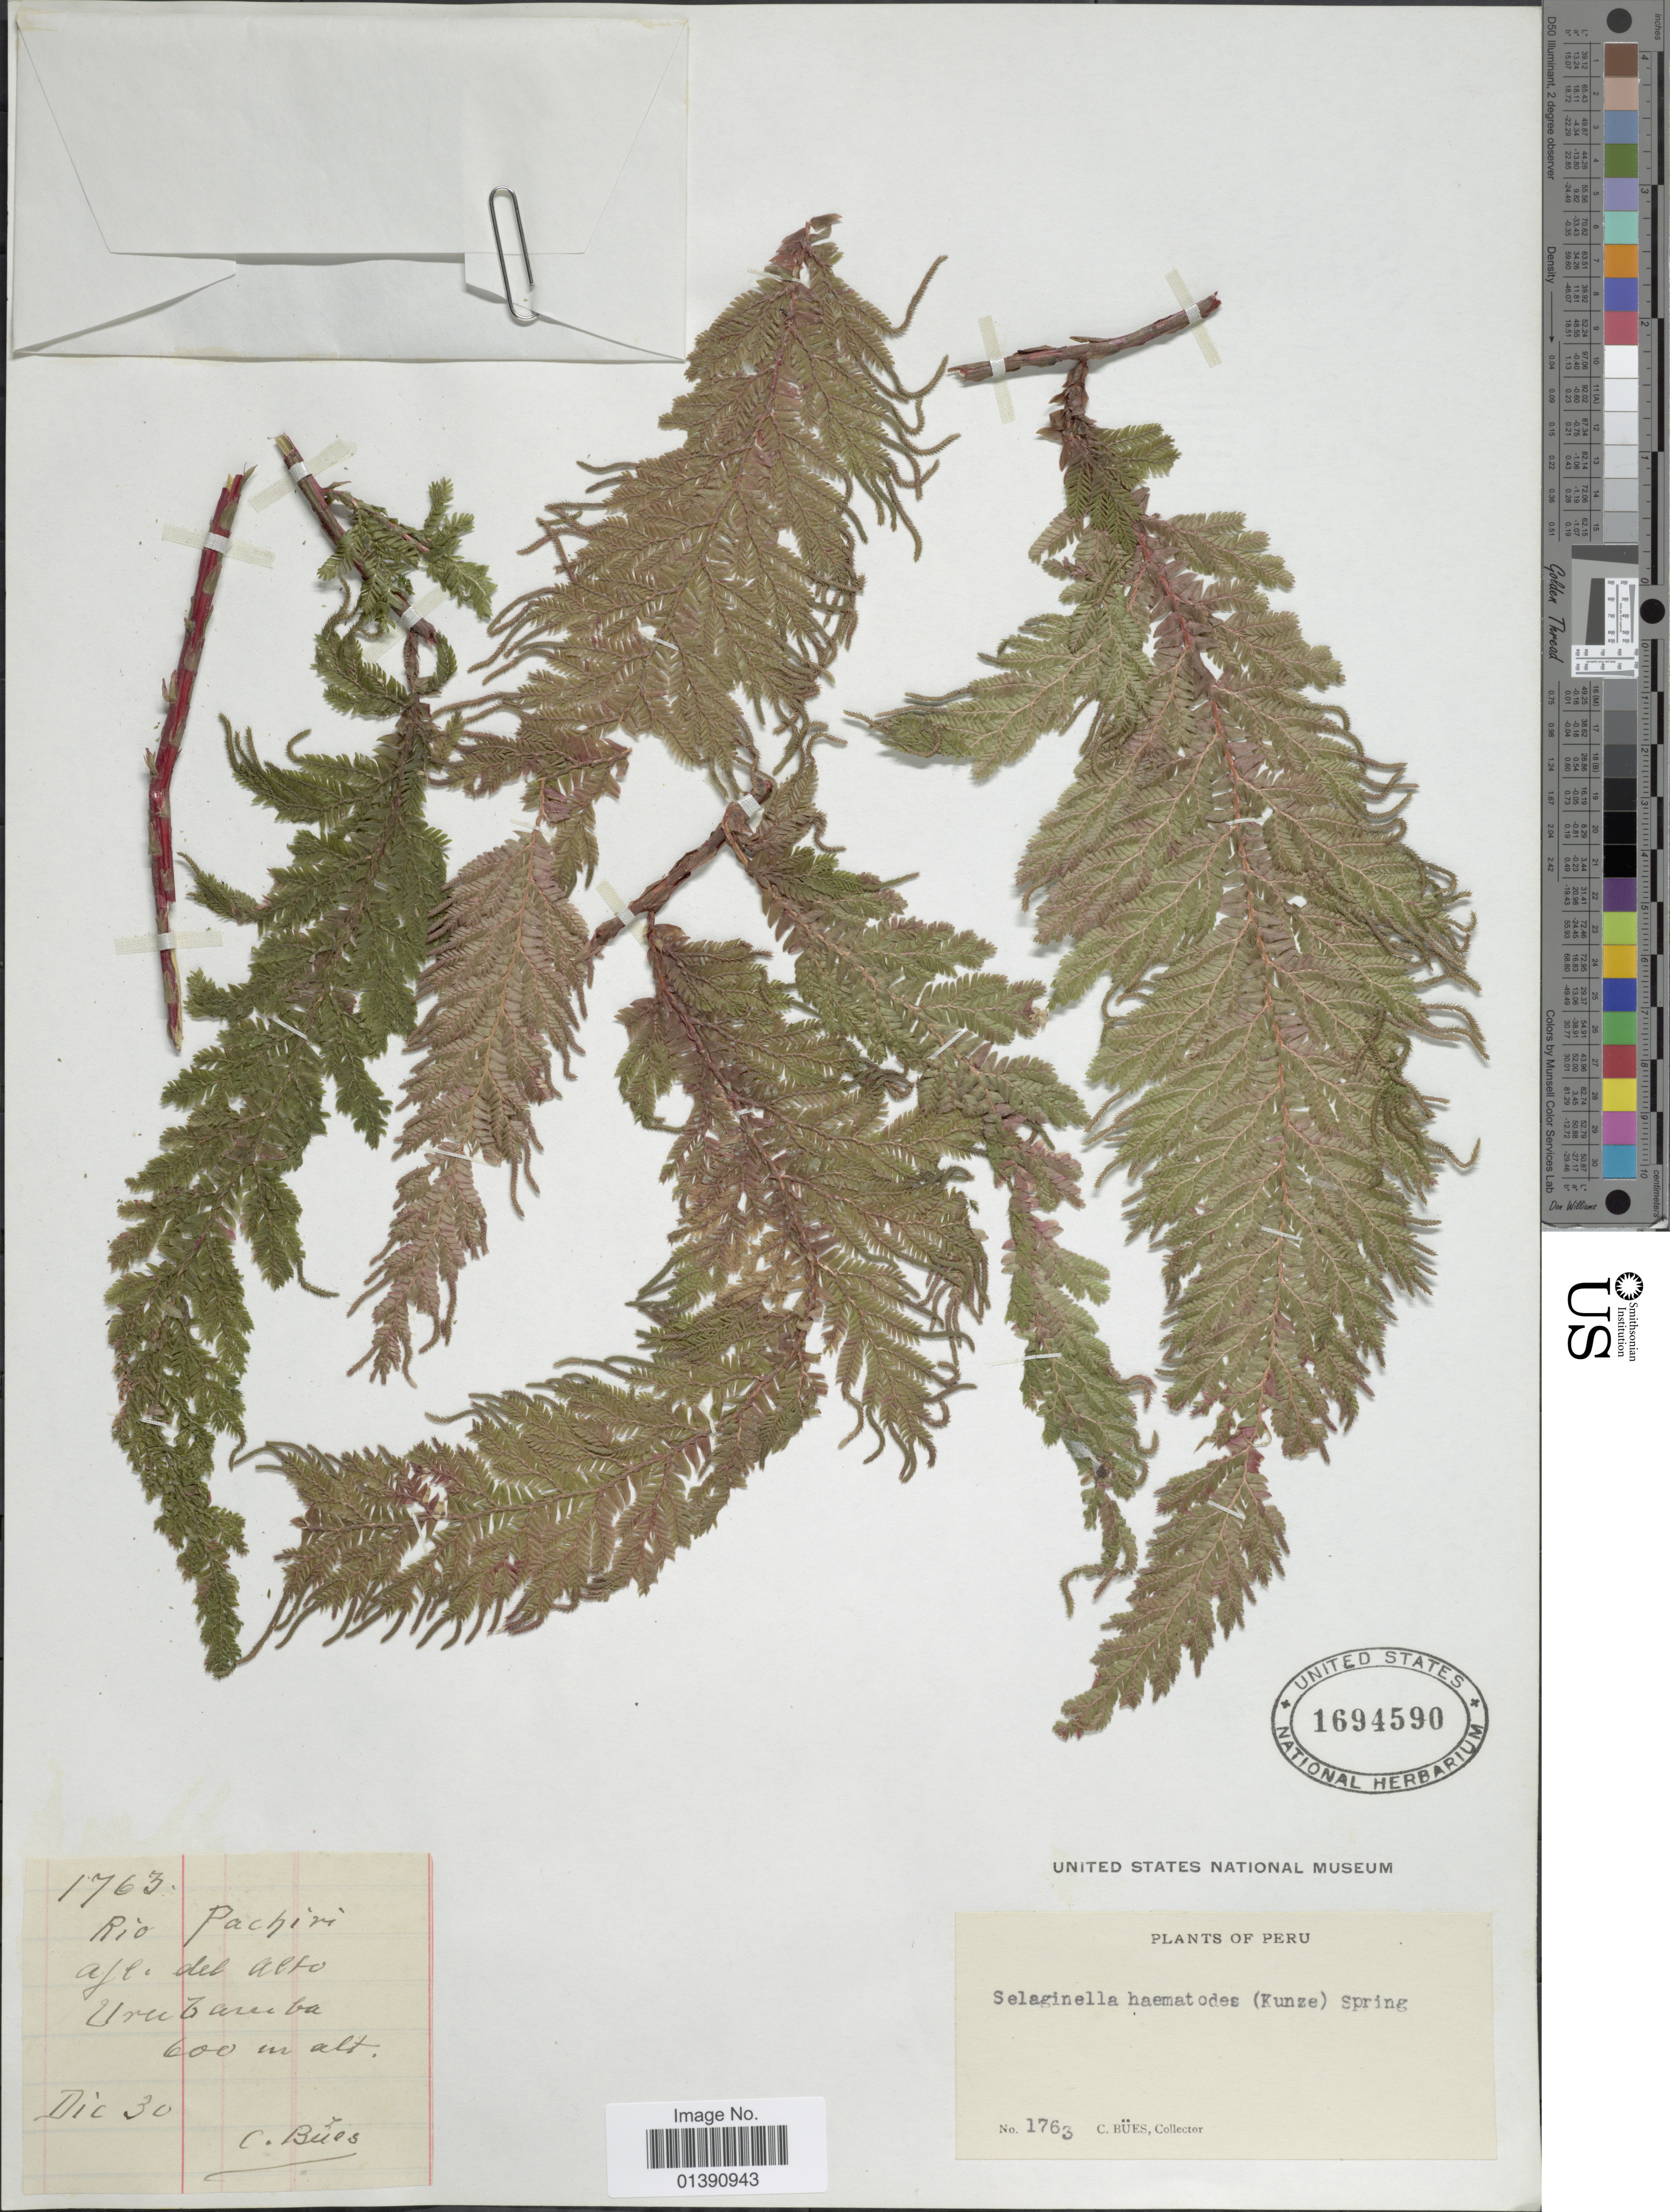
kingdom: Plantae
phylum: Tracheophyta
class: Lycopodiopsida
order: Selaginellales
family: Selaginellaceae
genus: Selaginella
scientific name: Selaginella haematodes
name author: (Kunze) Spring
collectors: C. Bues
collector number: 1763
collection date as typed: Transcribed d/m/y: /12/30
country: Peru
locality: Rio Pachiri, afl. del Alto Urubamba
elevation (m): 600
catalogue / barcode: US 1694590